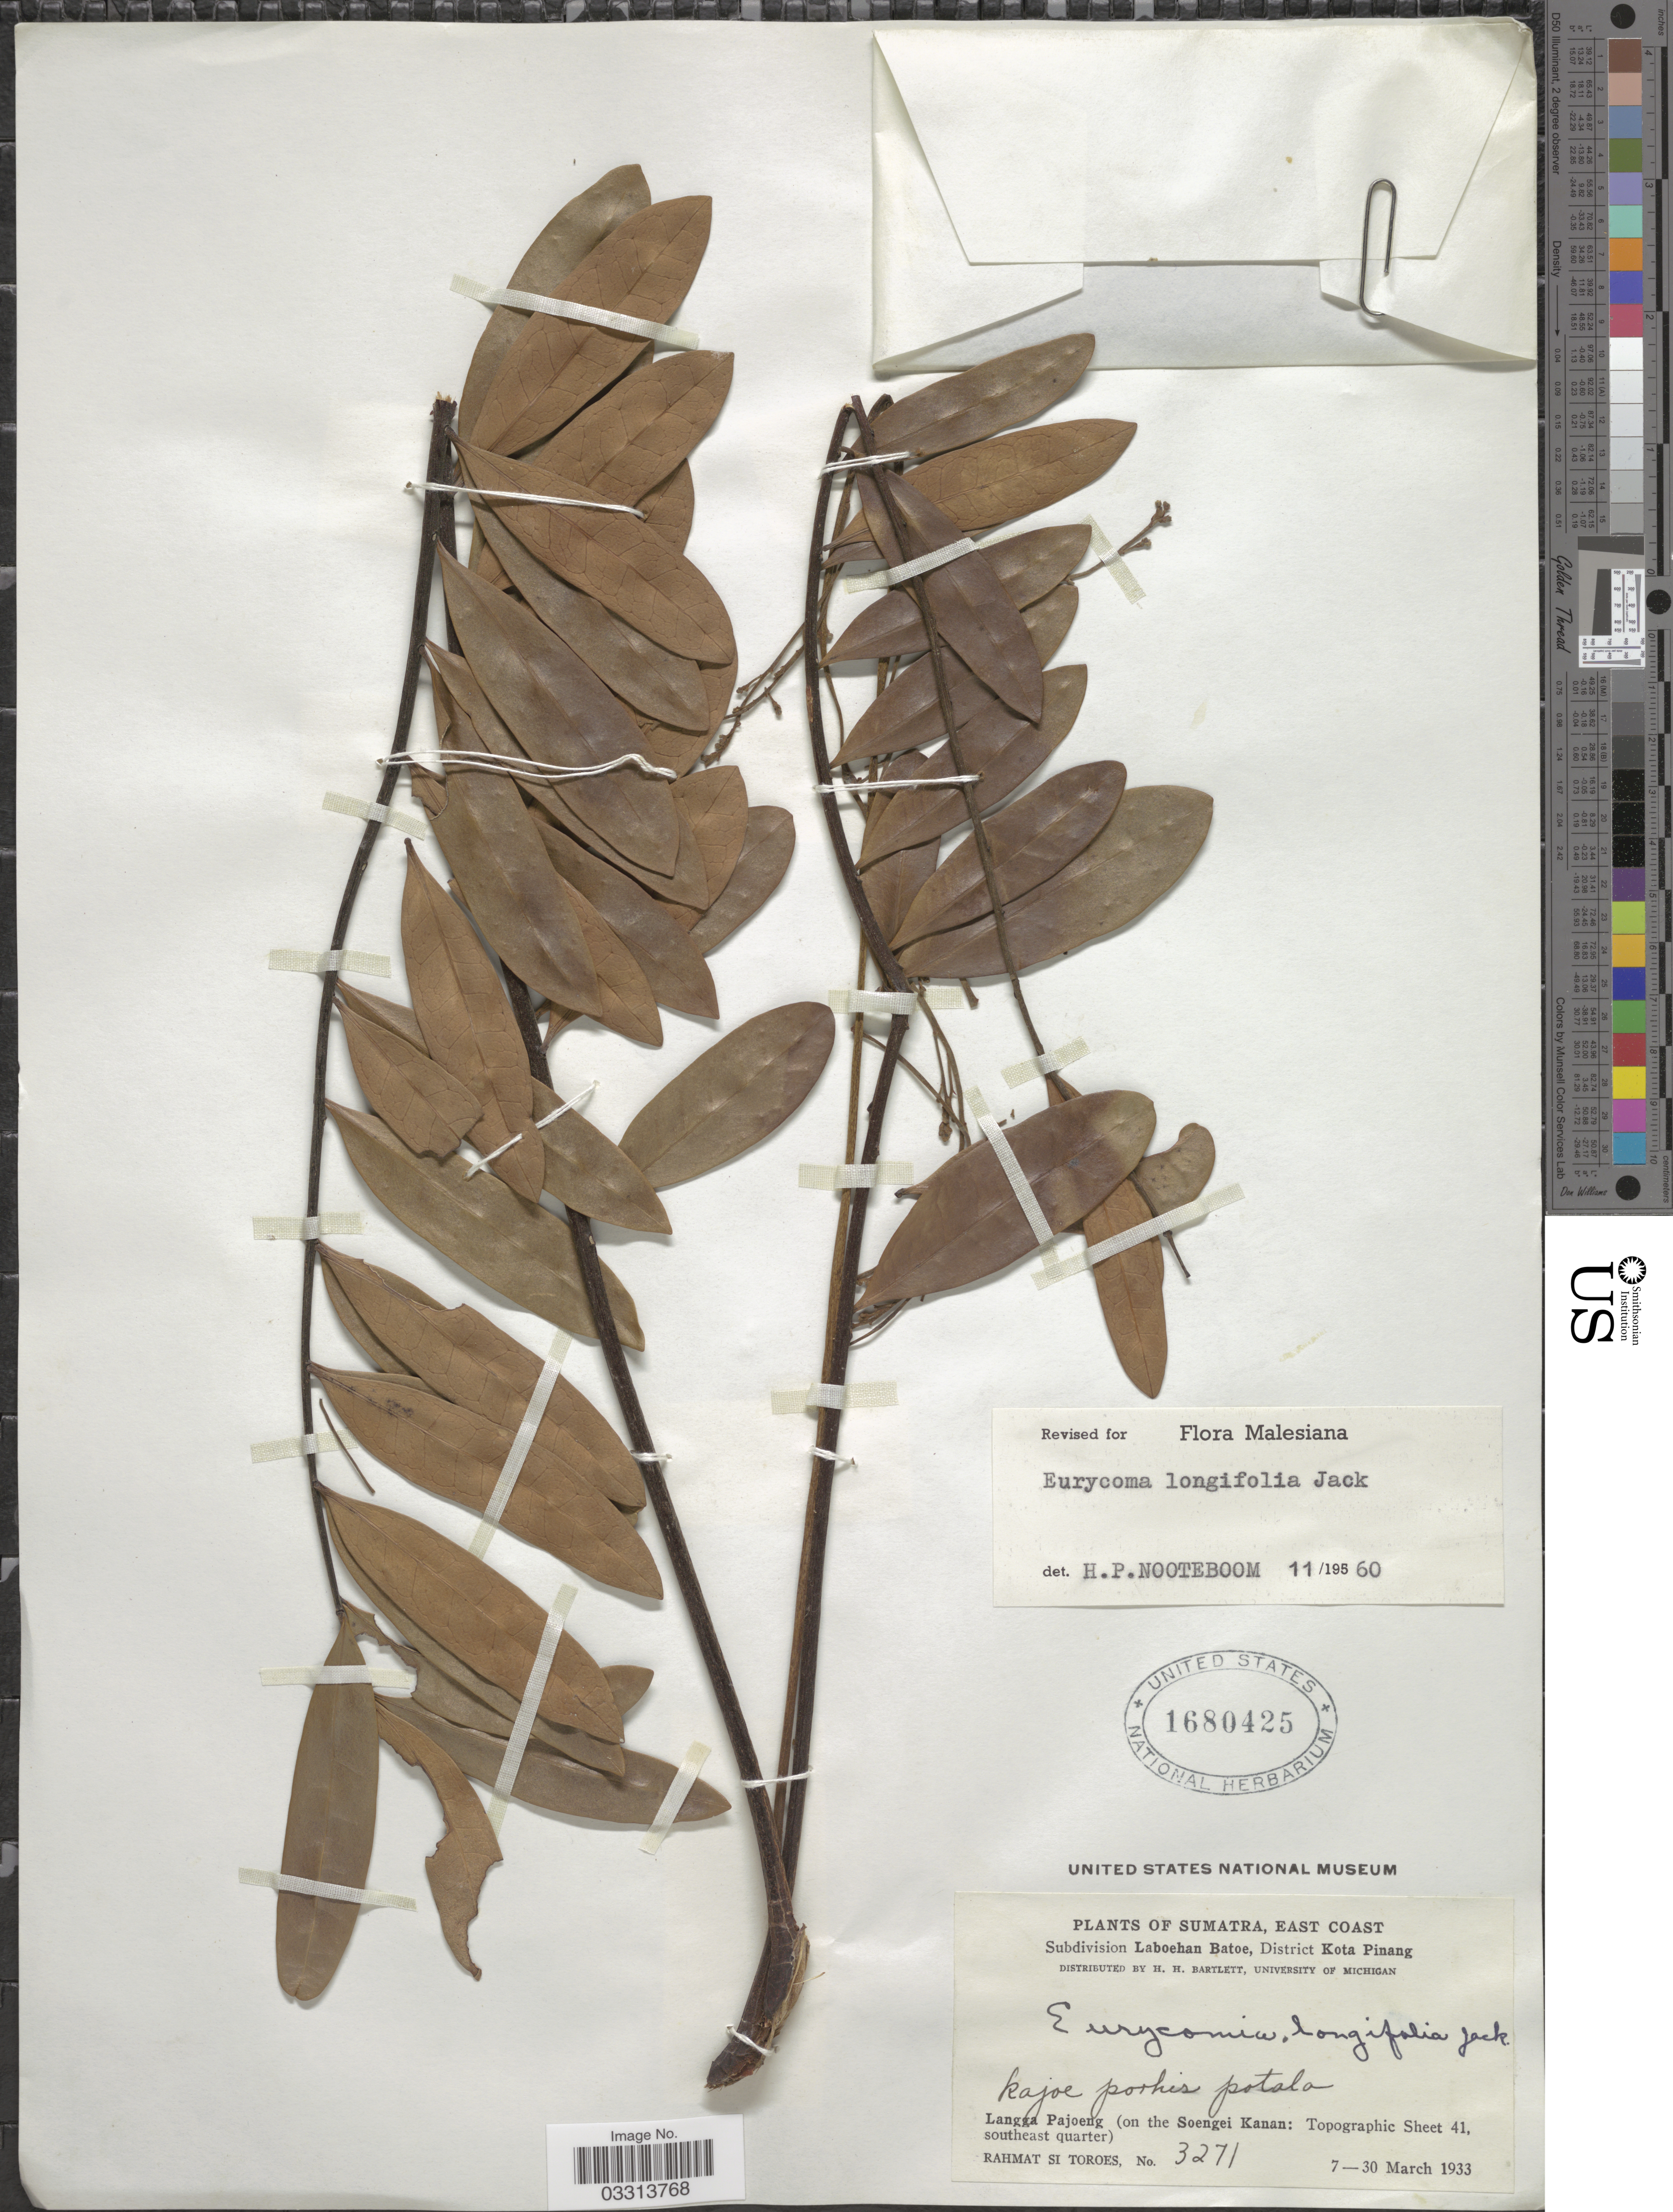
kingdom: Plantae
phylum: Tracheophyta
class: Magnoliopsida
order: Sapindales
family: Simaroubaceae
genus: Eurycoma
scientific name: Eurycoma longifolia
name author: Jack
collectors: Rahmat Si Boeea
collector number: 3271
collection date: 1933-03-07/1933-03-30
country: Indonesia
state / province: Sumatra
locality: East Coast, Subdivision Laboehan Batoe, District Kota Pinang, Langga Pajoeng (on the Soengei Kanan: Topographic Sheet 41, southeast quarter).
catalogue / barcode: US 1680425